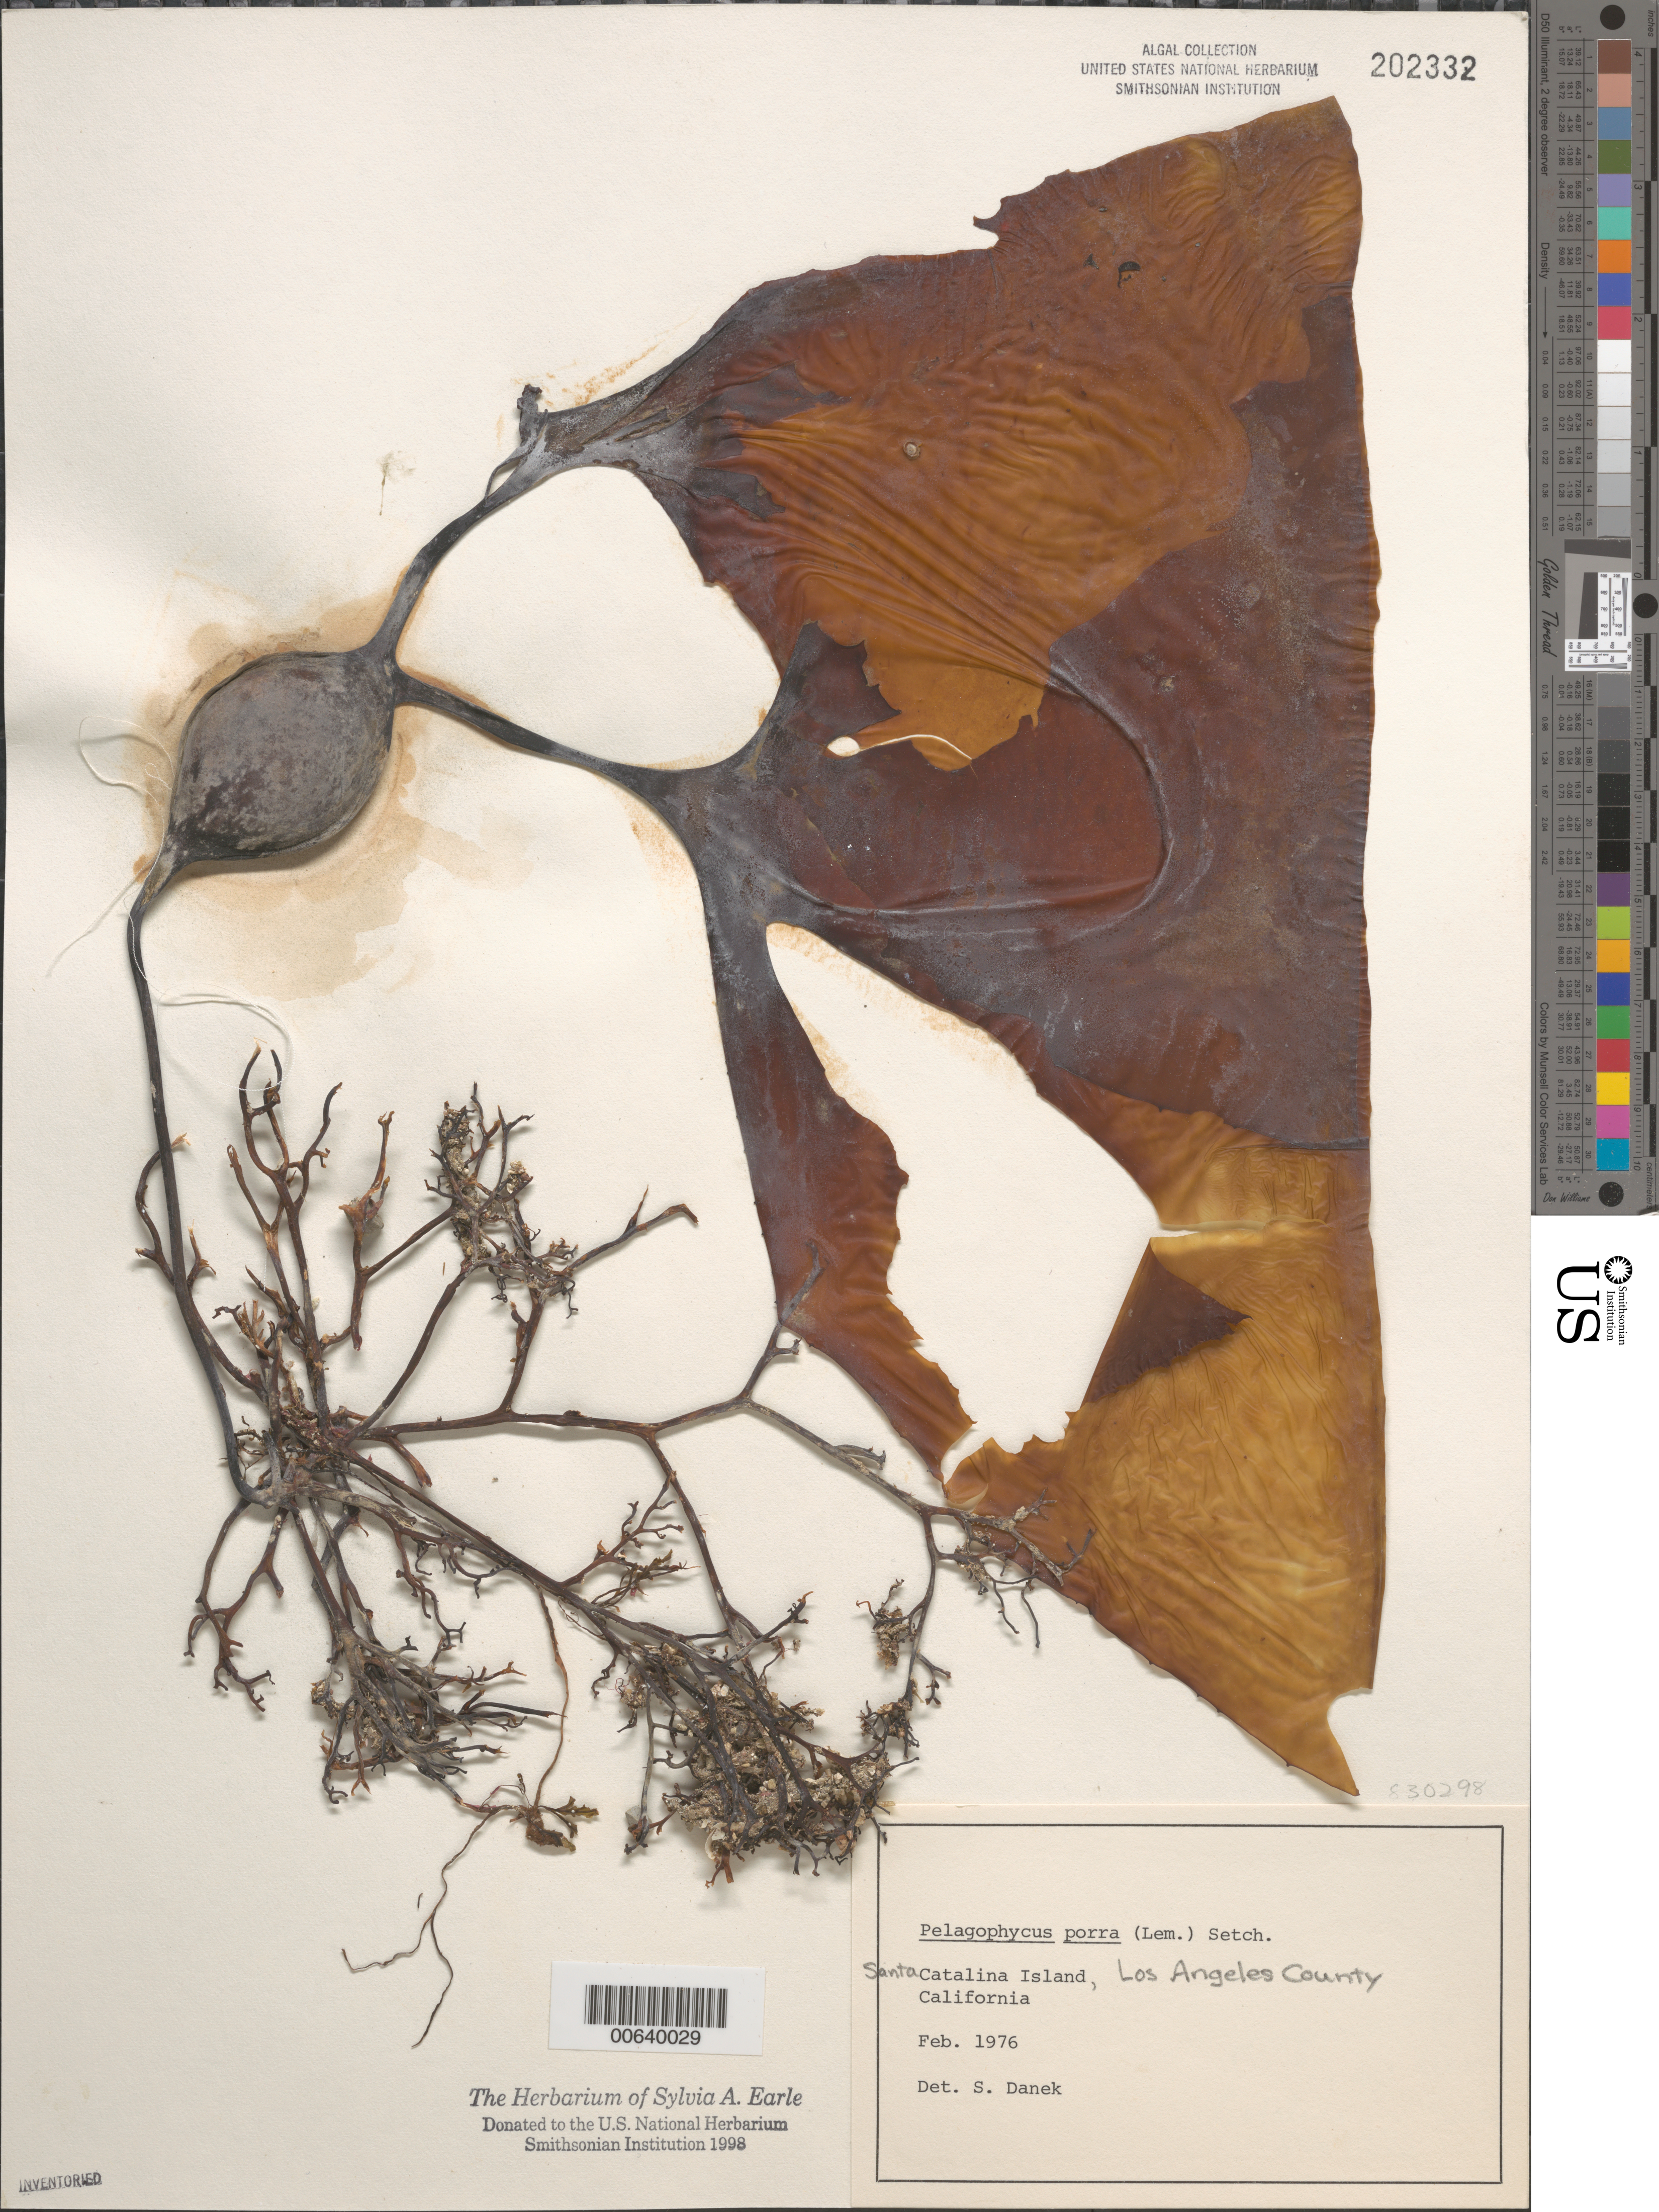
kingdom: Chromista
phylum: Ochrophyta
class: Phaeophyceae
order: Laminariales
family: Laminariaceae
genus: Pelagophycus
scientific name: Pelagophycus porra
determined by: Danek, S. L.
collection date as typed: Feb 1976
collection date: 1976-02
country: United States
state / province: California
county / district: Los Angeles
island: Santa Catalina Island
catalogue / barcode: US 202332